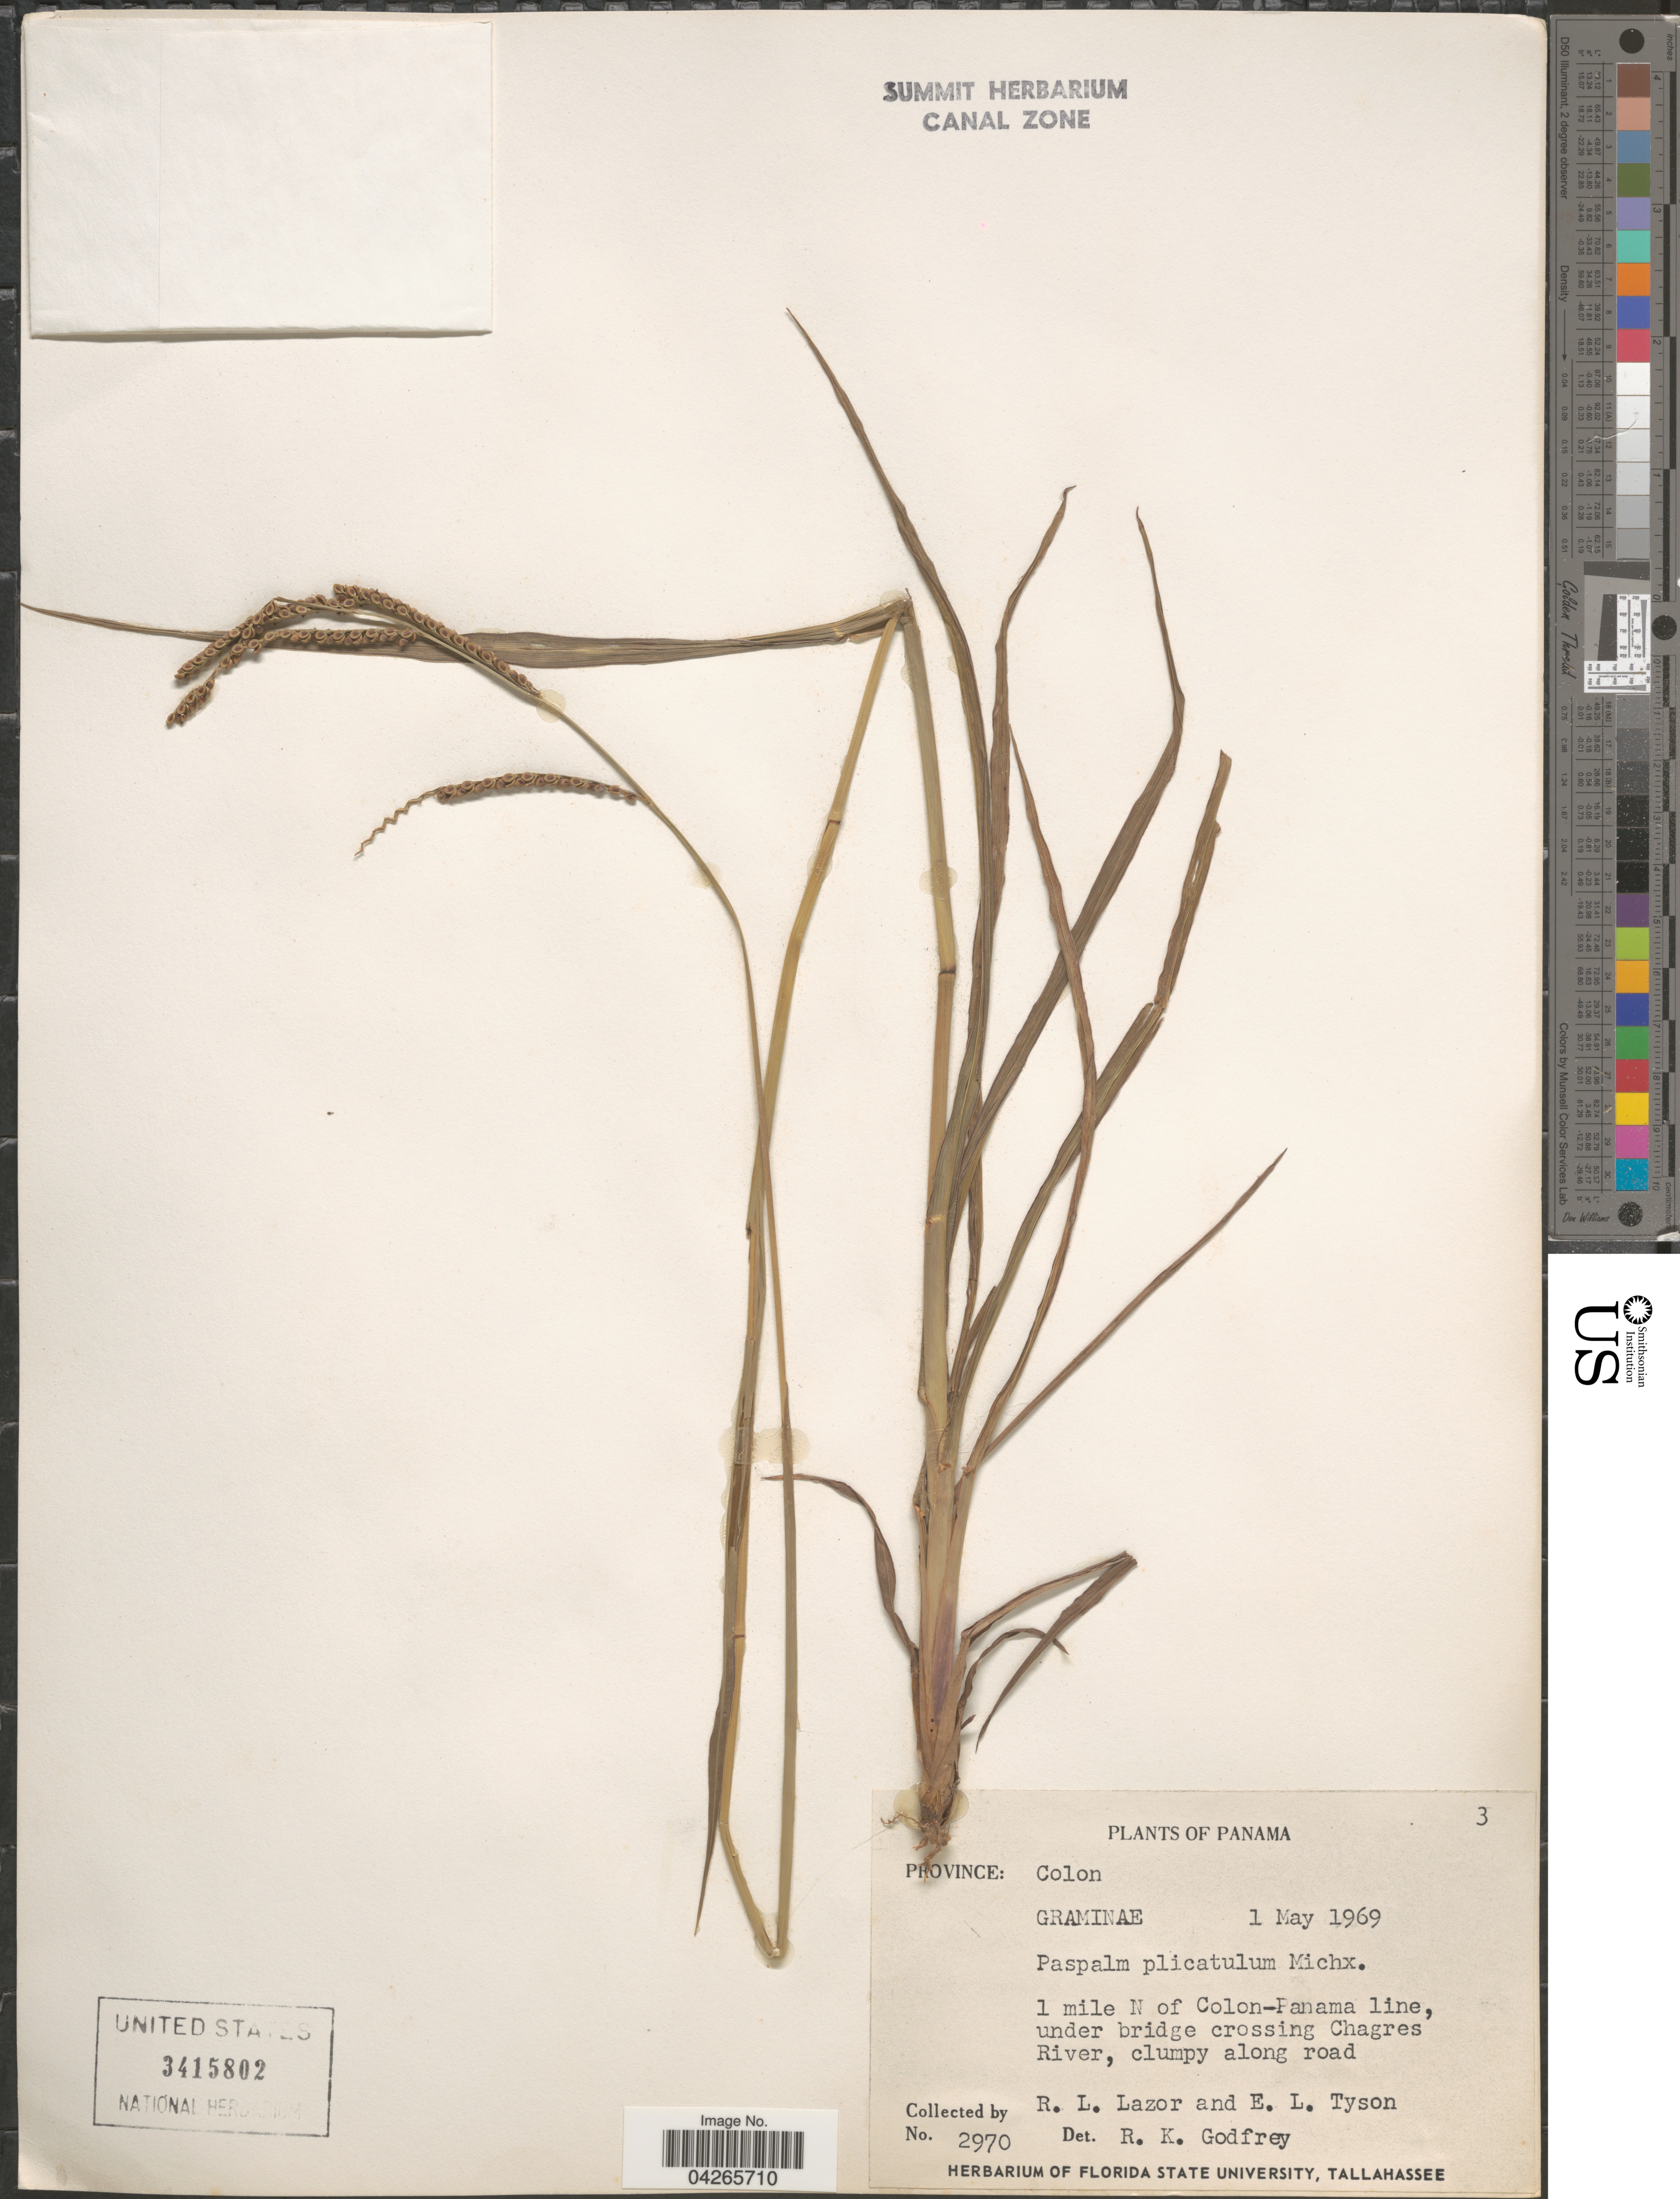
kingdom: Plantae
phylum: Tracheophyta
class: Liliopsida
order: Poales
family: Poaceae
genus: Paspalum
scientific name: Paspalum plicatulum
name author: Michx.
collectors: R. L. Lazor & E. L. Tyson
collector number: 2970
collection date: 1969-05-01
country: Panama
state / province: Colón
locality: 1 mile N of Colon-Panama line, under bridge crossing Chagres River, clumpy along road.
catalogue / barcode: US 3415802